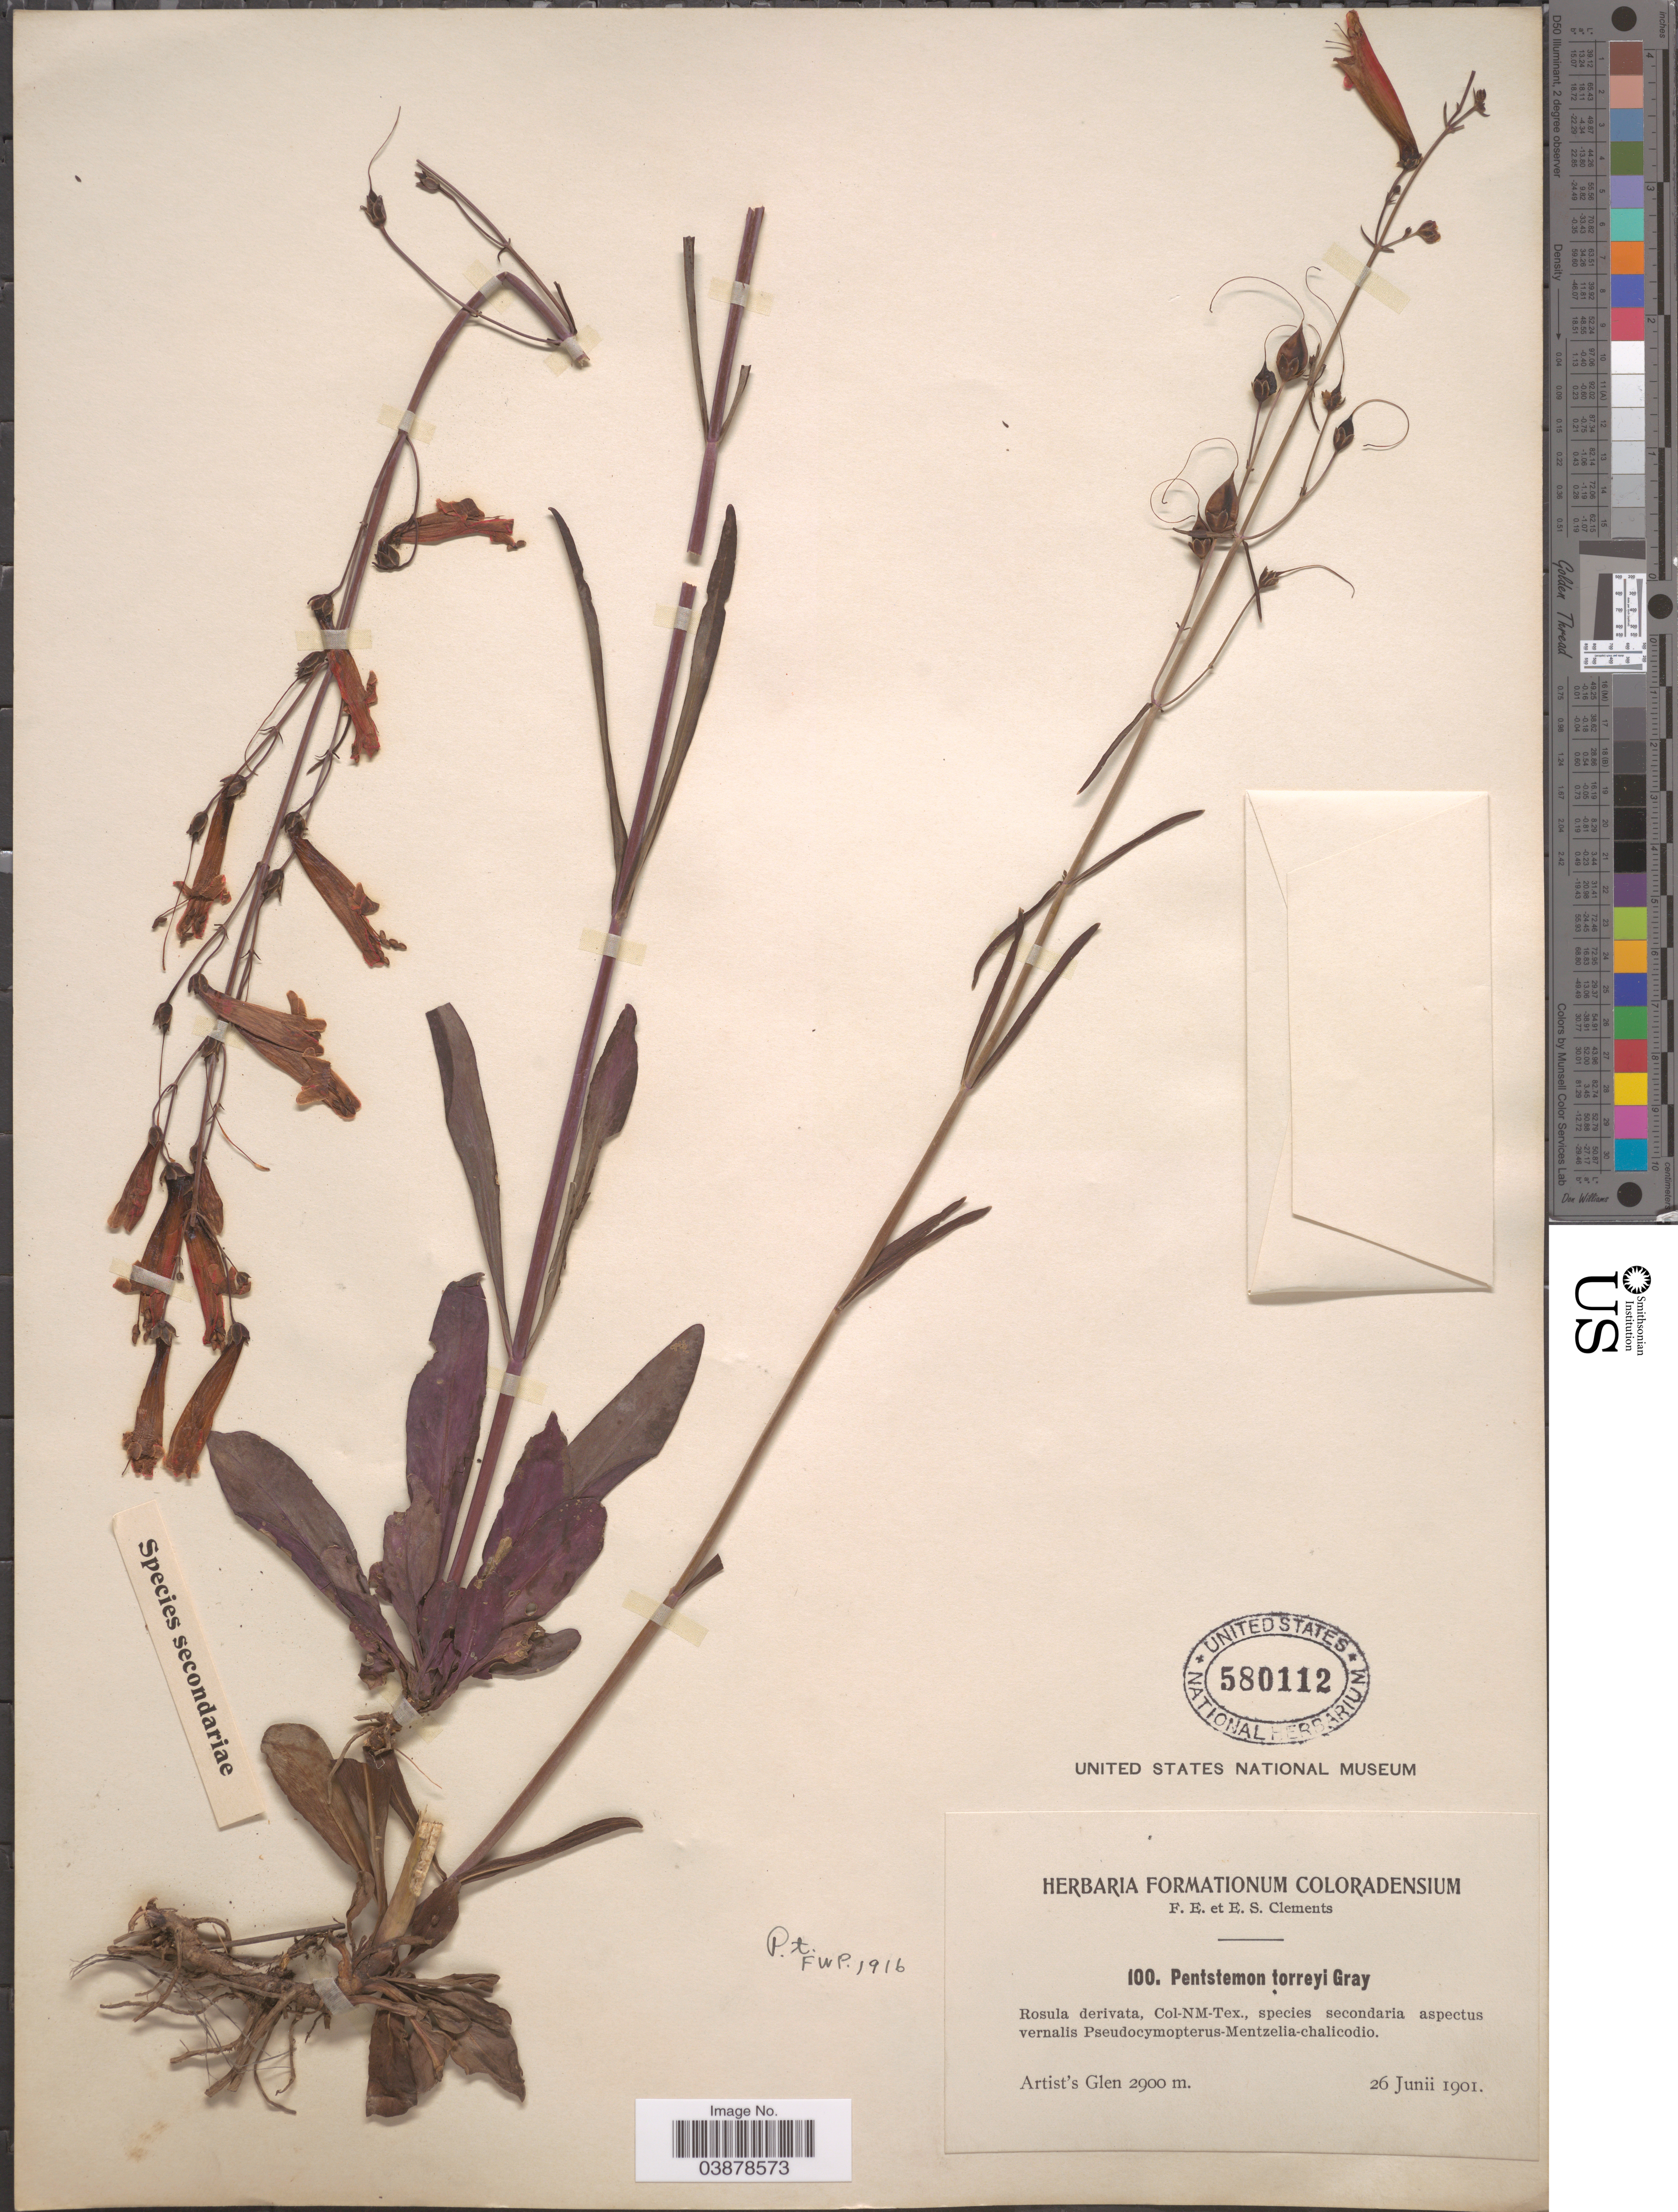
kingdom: Plantae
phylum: Tracheophyta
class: Magnoliopsida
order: Lamiales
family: Plantaginaceae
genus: Penstemon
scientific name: Penstemon torreyi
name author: Benth.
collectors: F. E. Clements & E. S. Clements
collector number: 100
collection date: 1901-06-26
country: United States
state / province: Colorado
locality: Artist's Glen.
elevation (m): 2900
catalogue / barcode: US 580112